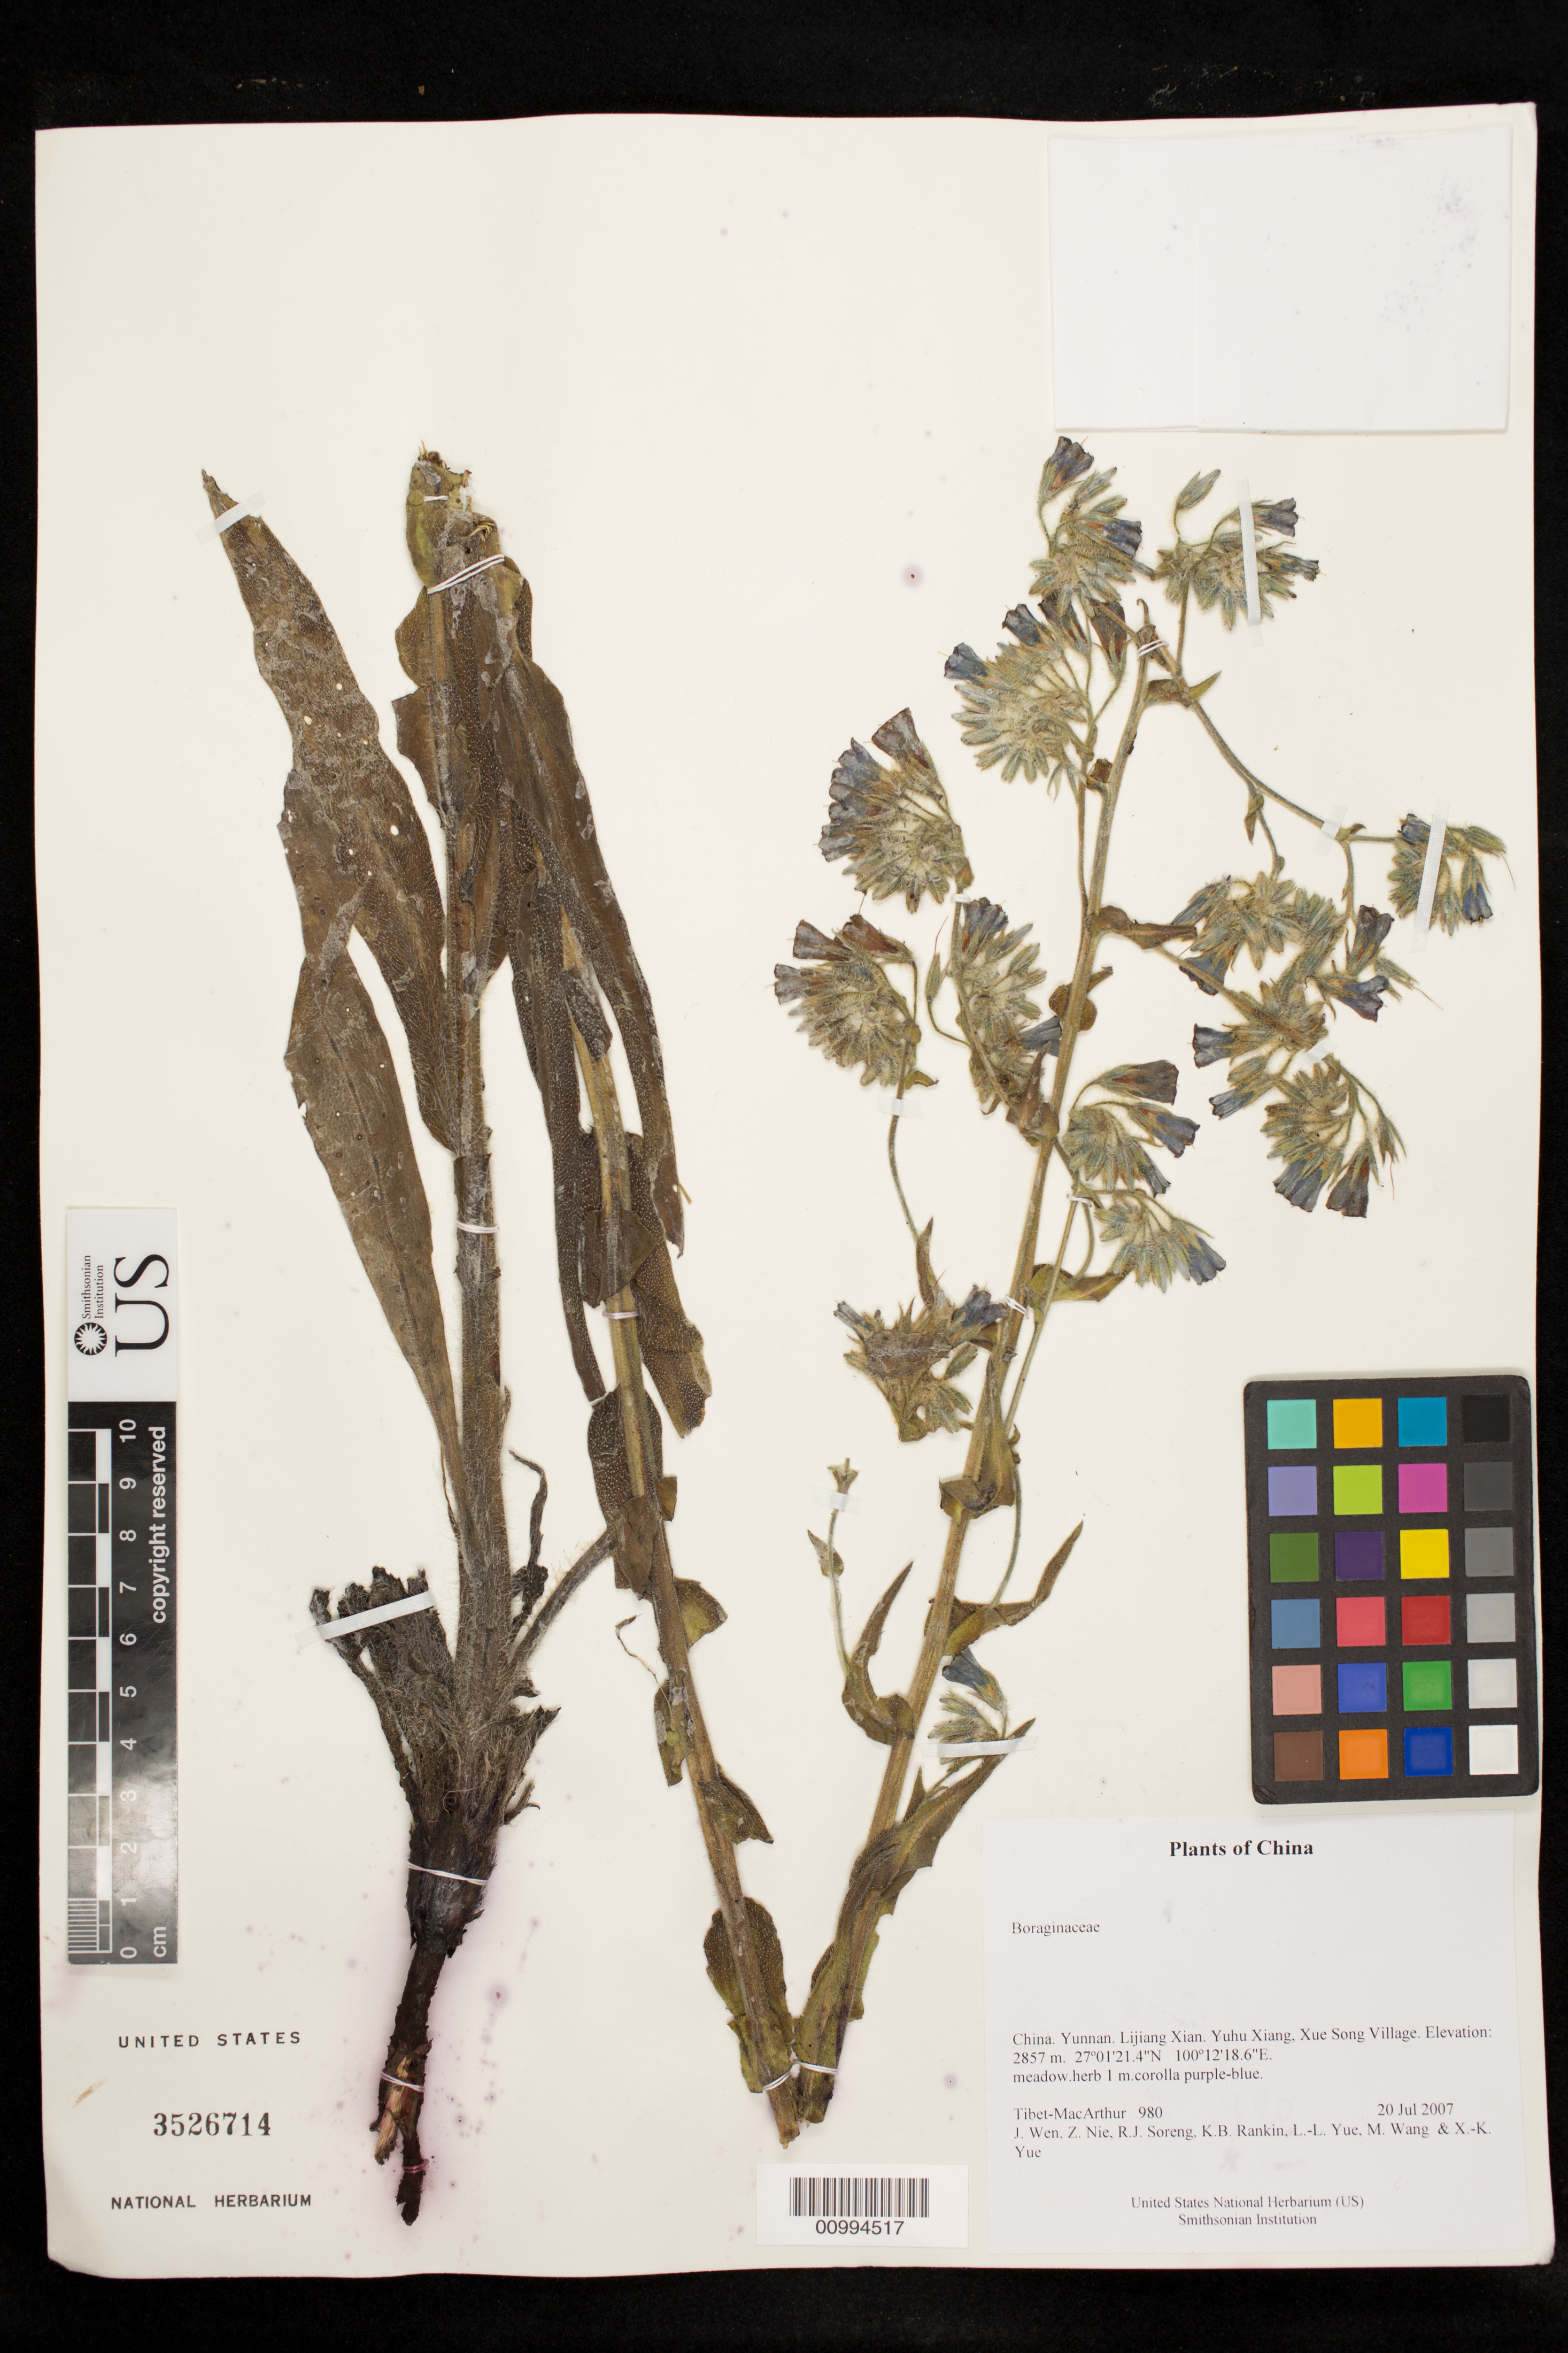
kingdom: Plantae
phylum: Tracheophyta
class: Magnoliopsida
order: Boraginales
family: Boraginaceae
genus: Onosma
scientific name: Onosma paniculata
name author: Bureau & Franch.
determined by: Weigend, M.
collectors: Tibet-MacArthur, J. Wen, Z. Nie, R. J. Soreng, K. Rankin, L. Yue, M. Wang & X. Yue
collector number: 980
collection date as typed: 20 Jul 2007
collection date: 2007-07-20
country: China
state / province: Yunnan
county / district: Lijiang Xian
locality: Yuhu Xiang, Xue Song Village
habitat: meadow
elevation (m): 2857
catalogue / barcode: US 3526714